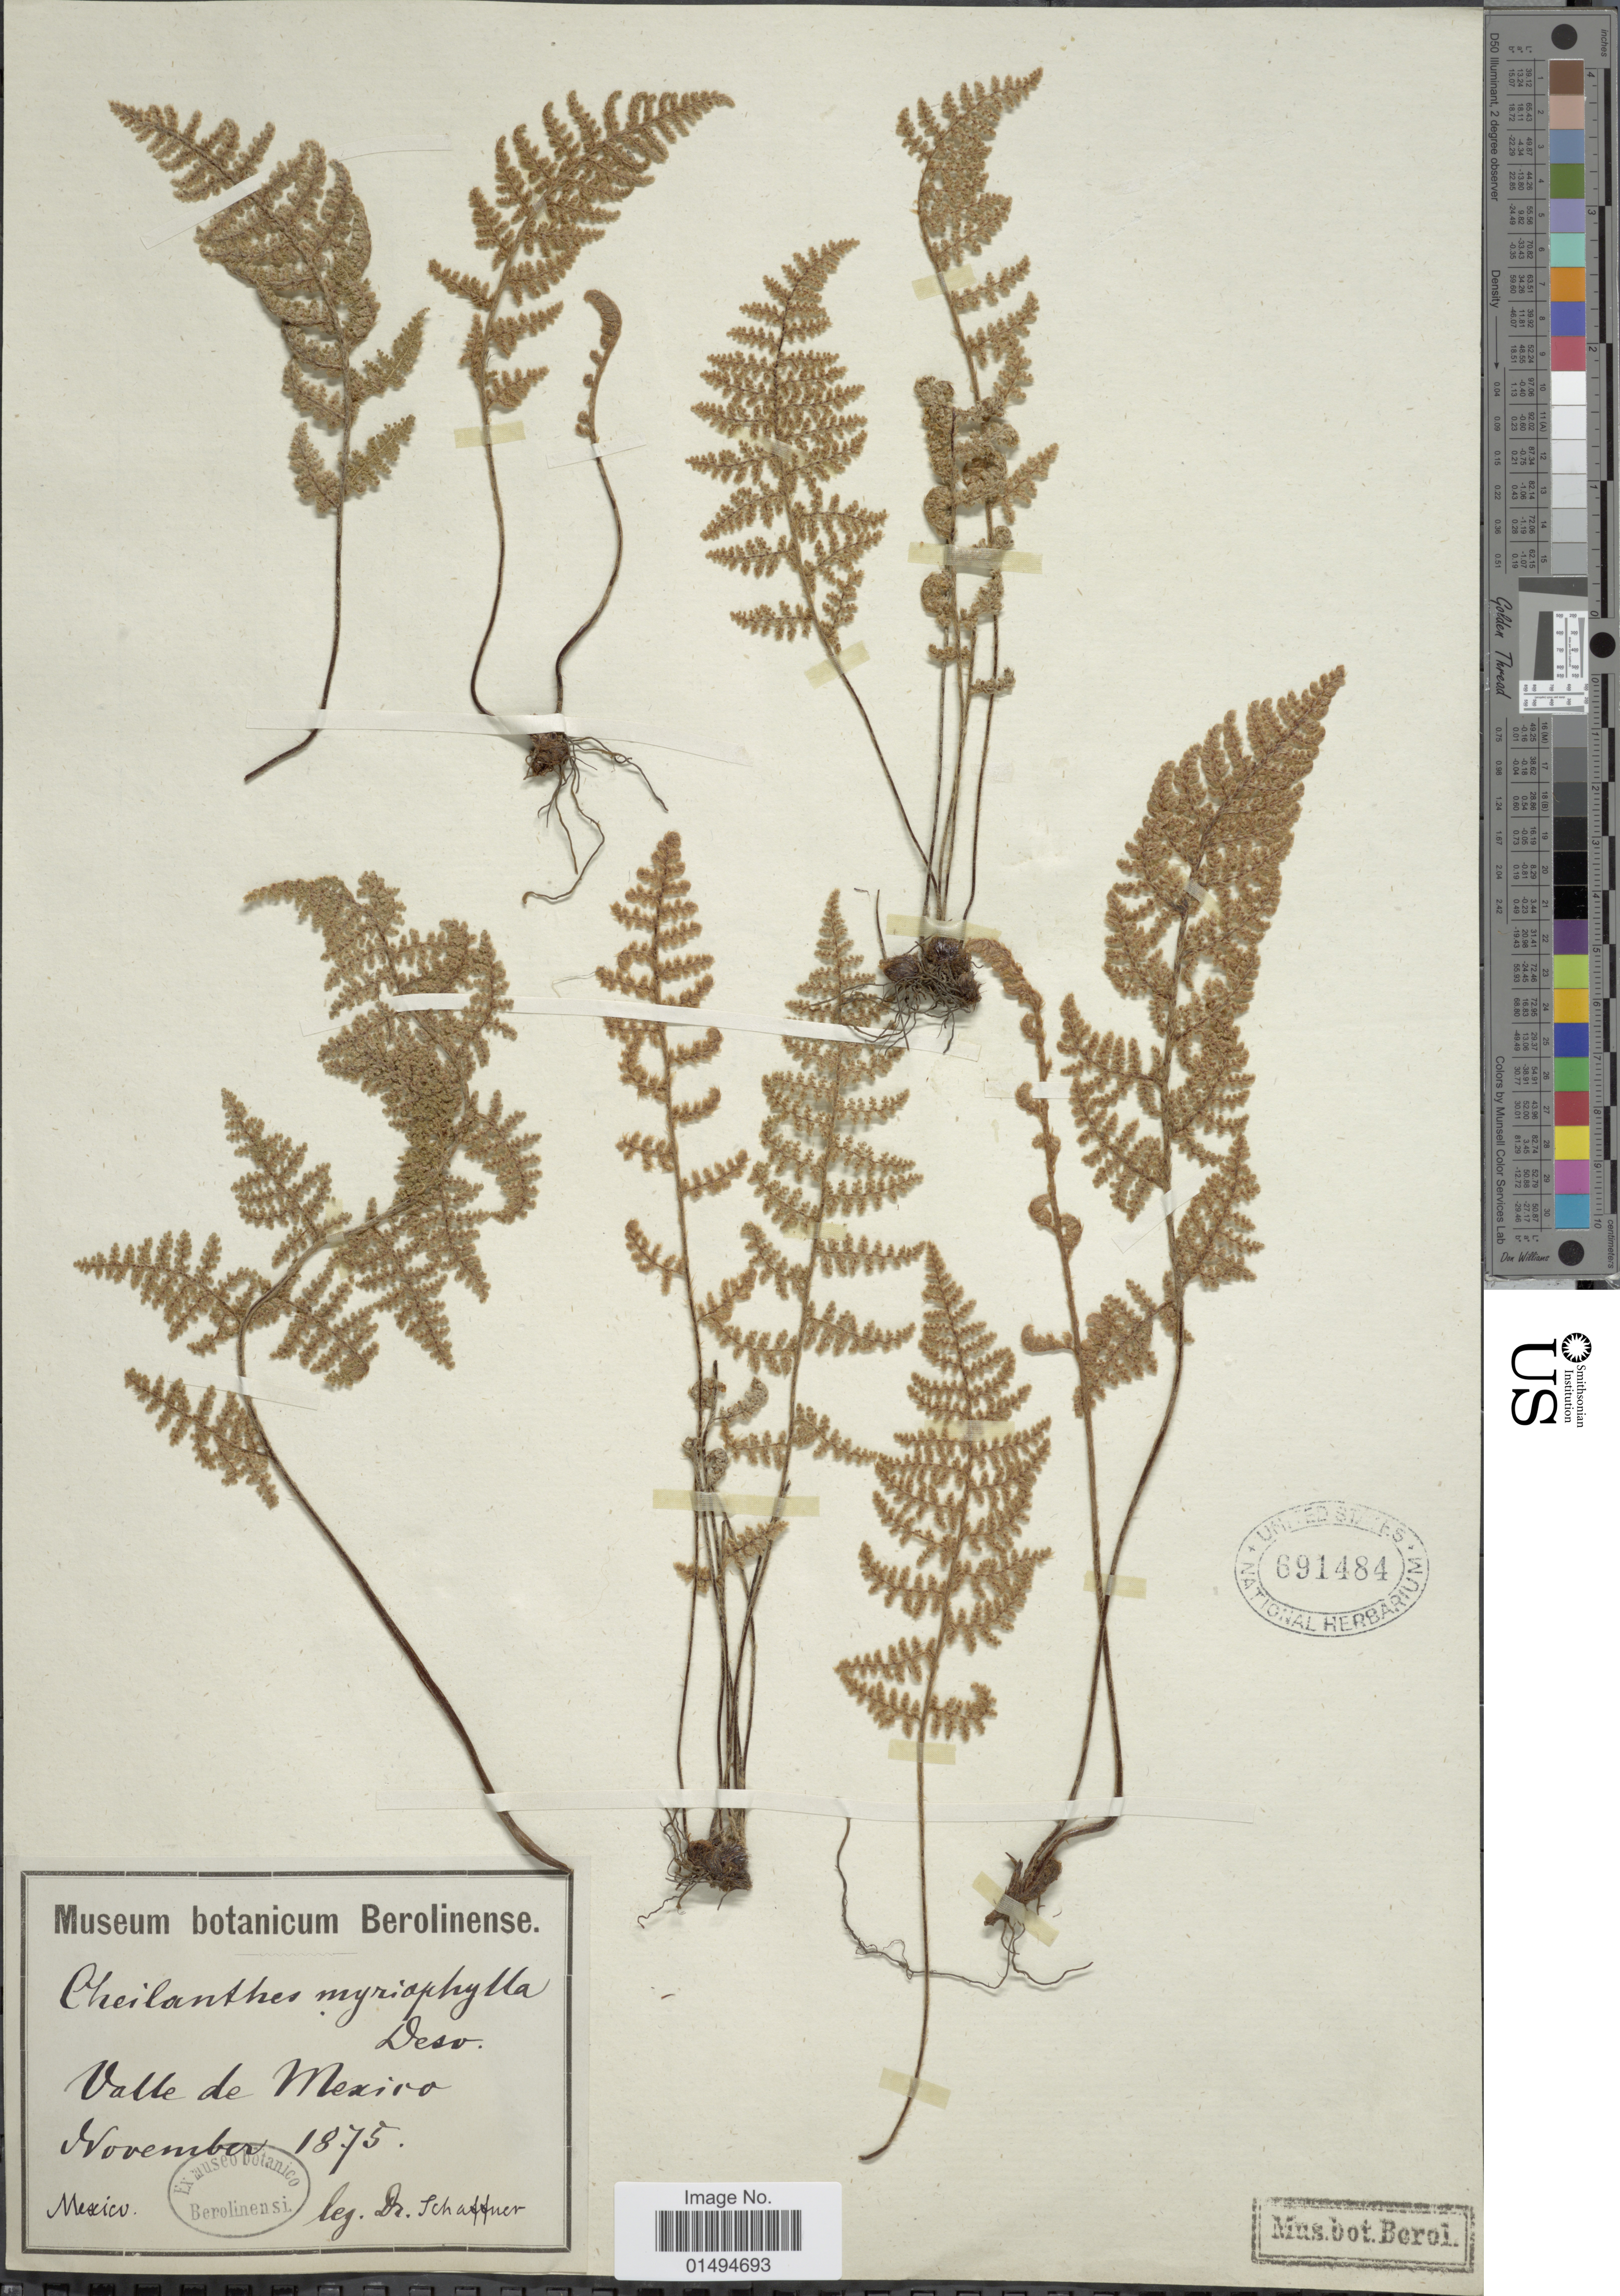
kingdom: Plantae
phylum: Tracheophyta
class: Polypodiopsida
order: Polypodiales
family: Pteridaceae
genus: Myriopteris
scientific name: Myriopteris myriophylla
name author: (Desv.) J. Sm.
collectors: -. Schaffner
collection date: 1875-11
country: Mexico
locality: Valle de Mexico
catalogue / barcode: US 691484